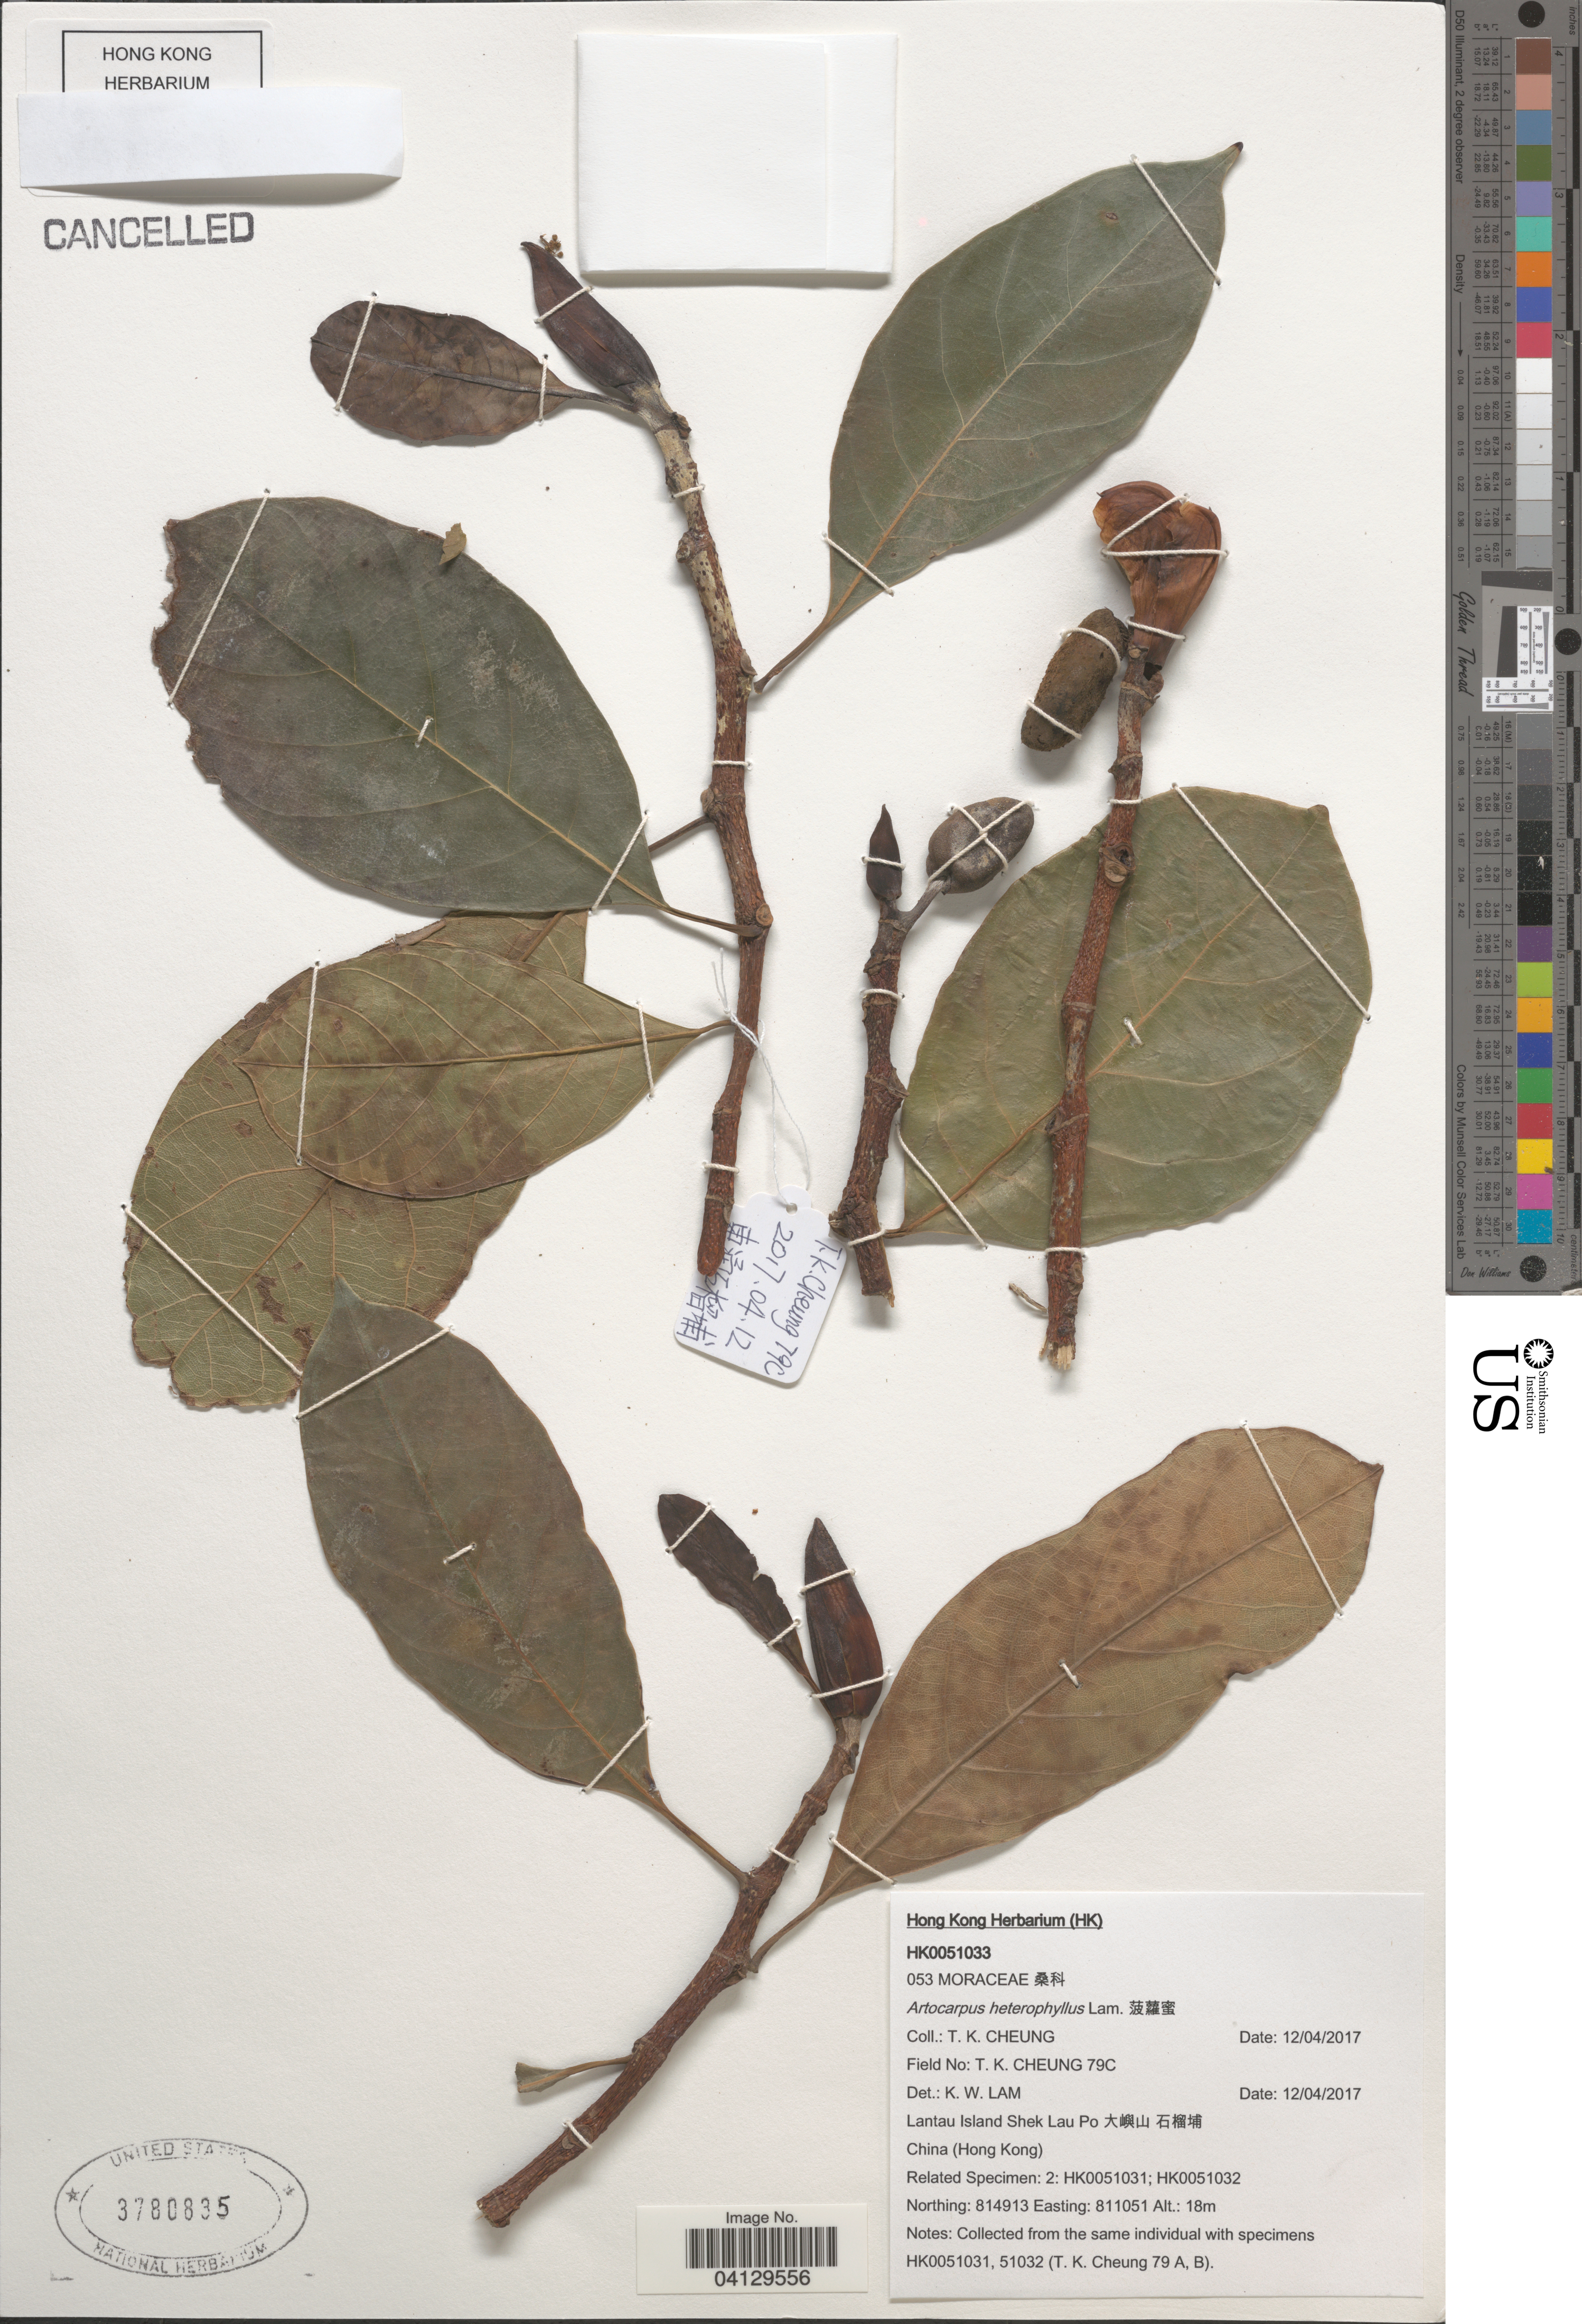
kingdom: Plantae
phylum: Tracheophyta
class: Magnoliopsida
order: Rosales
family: Moraceae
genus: Artocarpus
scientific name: Artocarpus heterophyllus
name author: Lam.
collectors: T. Cheung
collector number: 79C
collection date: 2017-04-12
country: China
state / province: Hong Kong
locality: Lantau Island Shek Lau Po X.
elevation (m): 18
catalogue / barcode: US 3780835